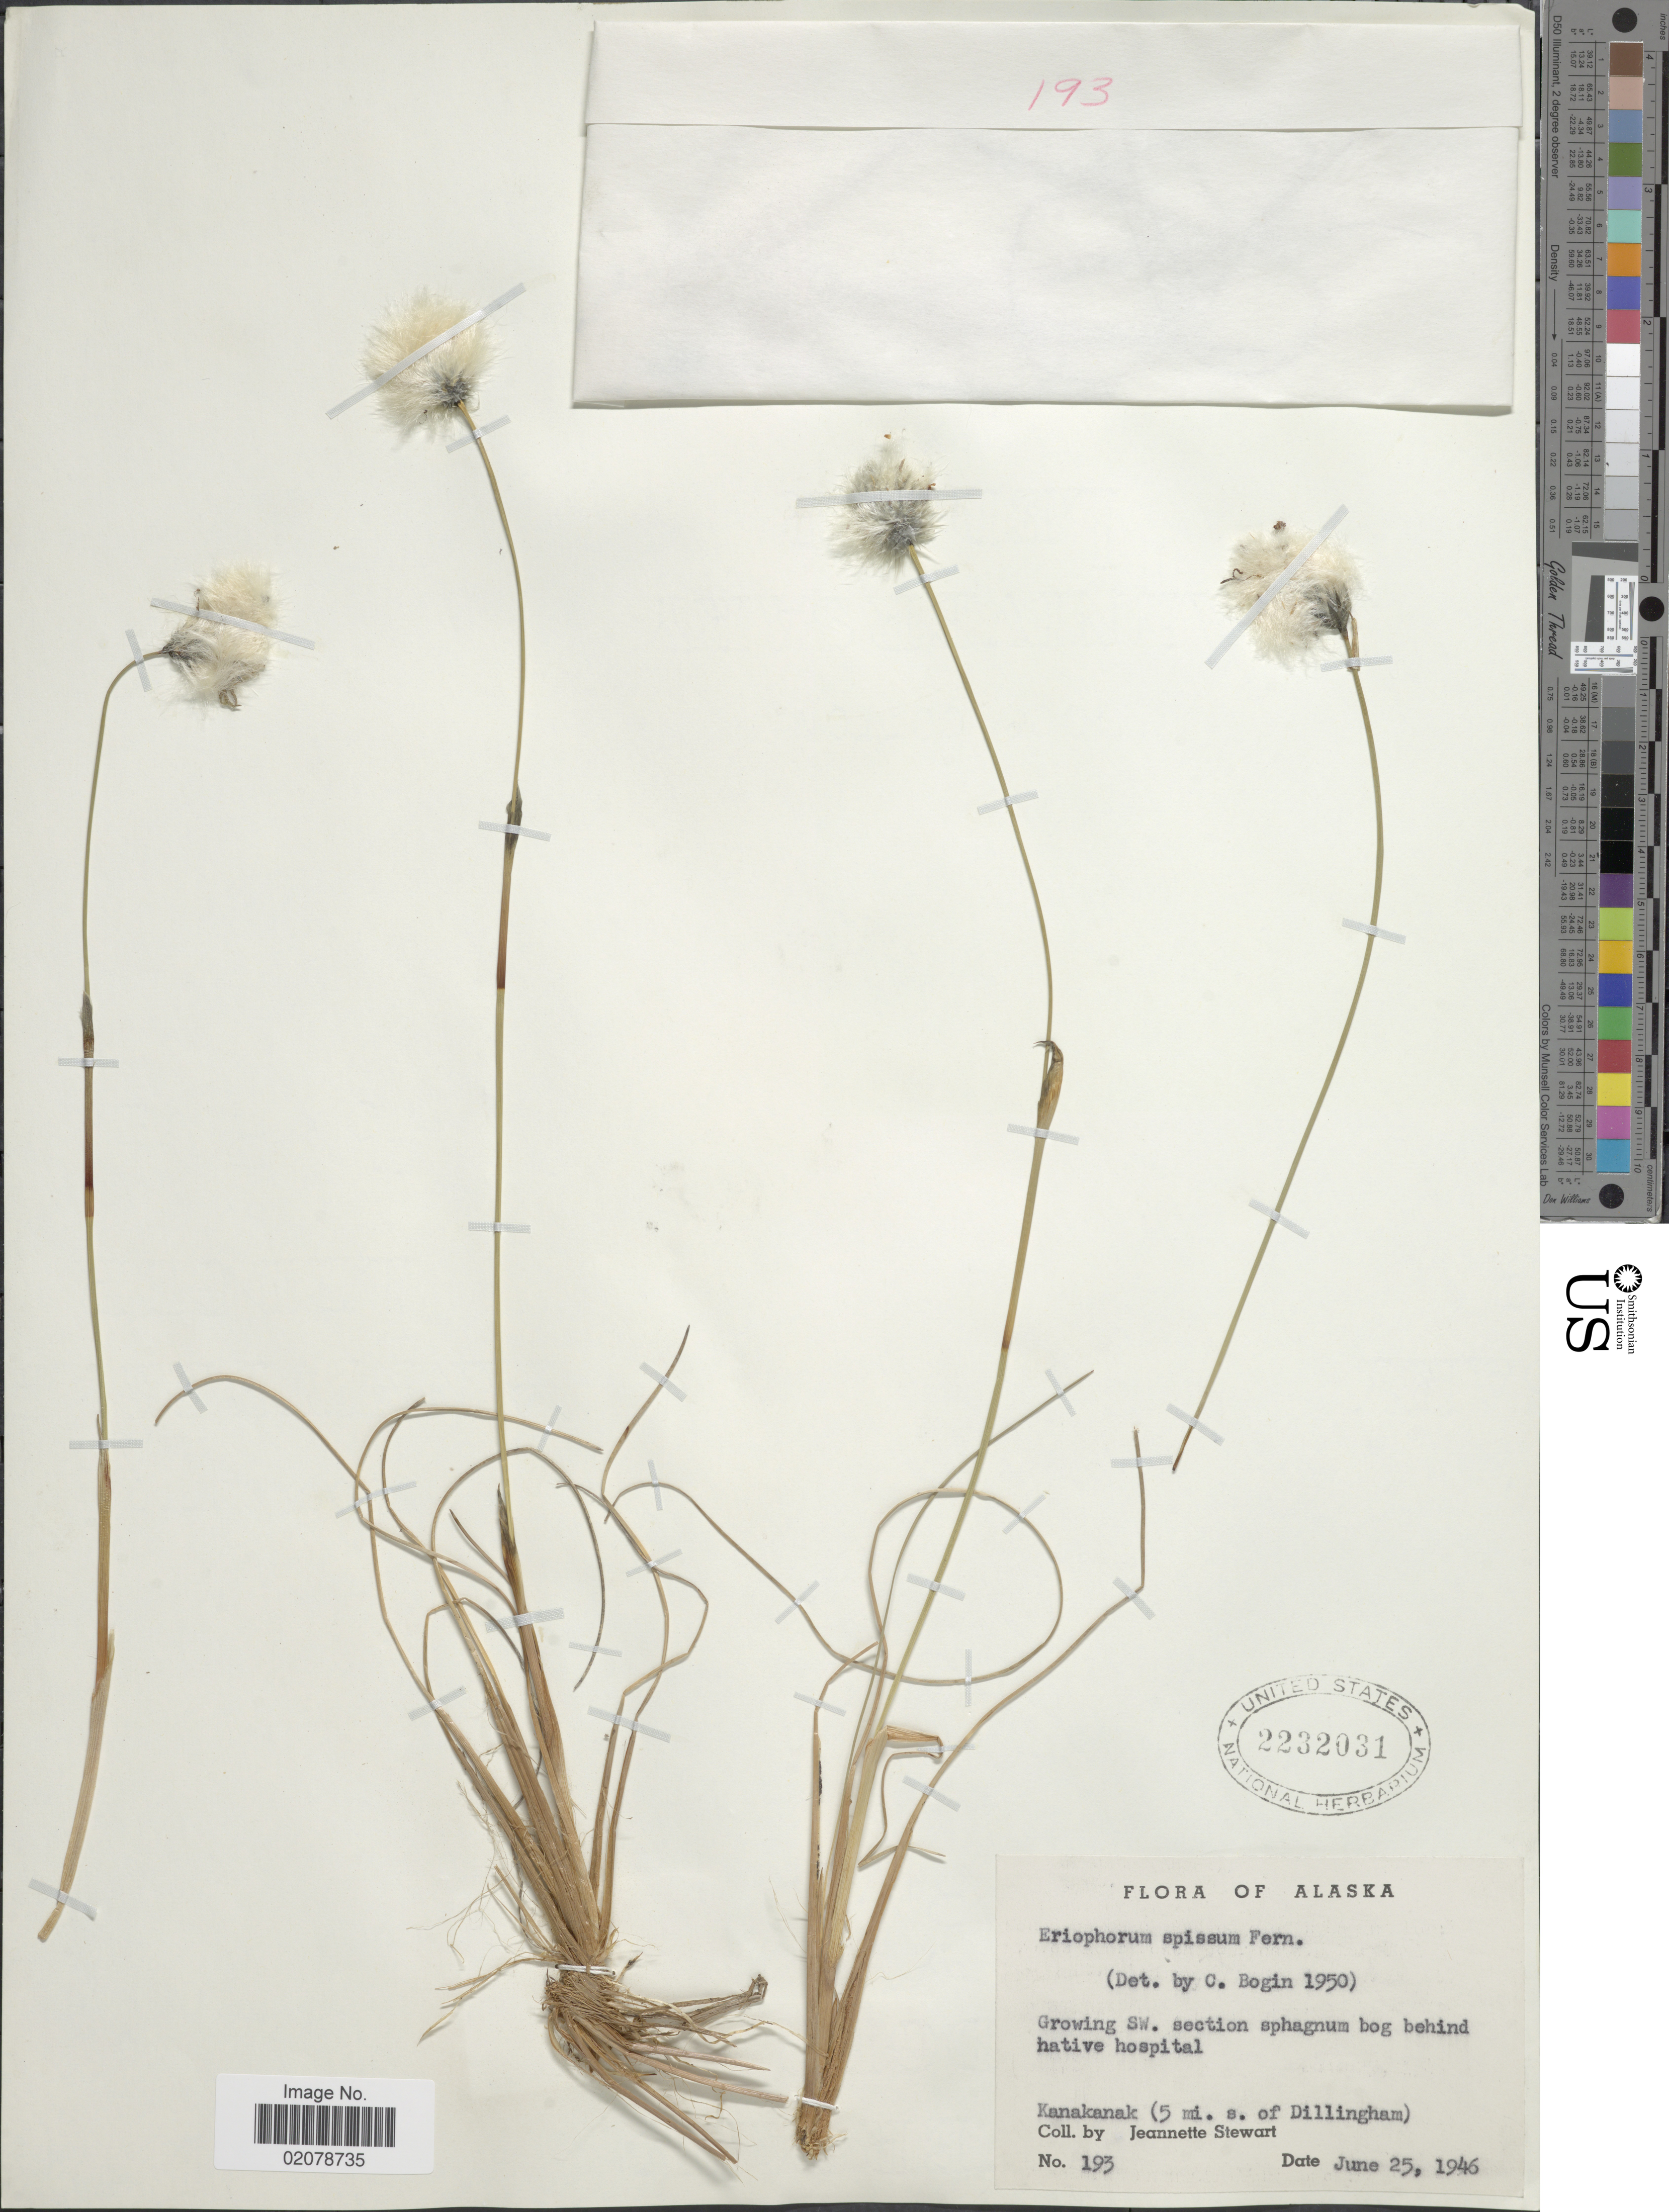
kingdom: Plantae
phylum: Tracheophyta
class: Liliopsida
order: Poales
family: Cyperaceae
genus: Eriophorum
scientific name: Eriophorum vaginatum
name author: L.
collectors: J. Stewart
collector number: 193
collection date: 1946-06-25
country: United States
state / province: Alaska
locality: SW. section sphagnum bog behind native hospital. Kanakanak (5 mi. s. of Dillingham)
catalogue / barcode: US 2232031